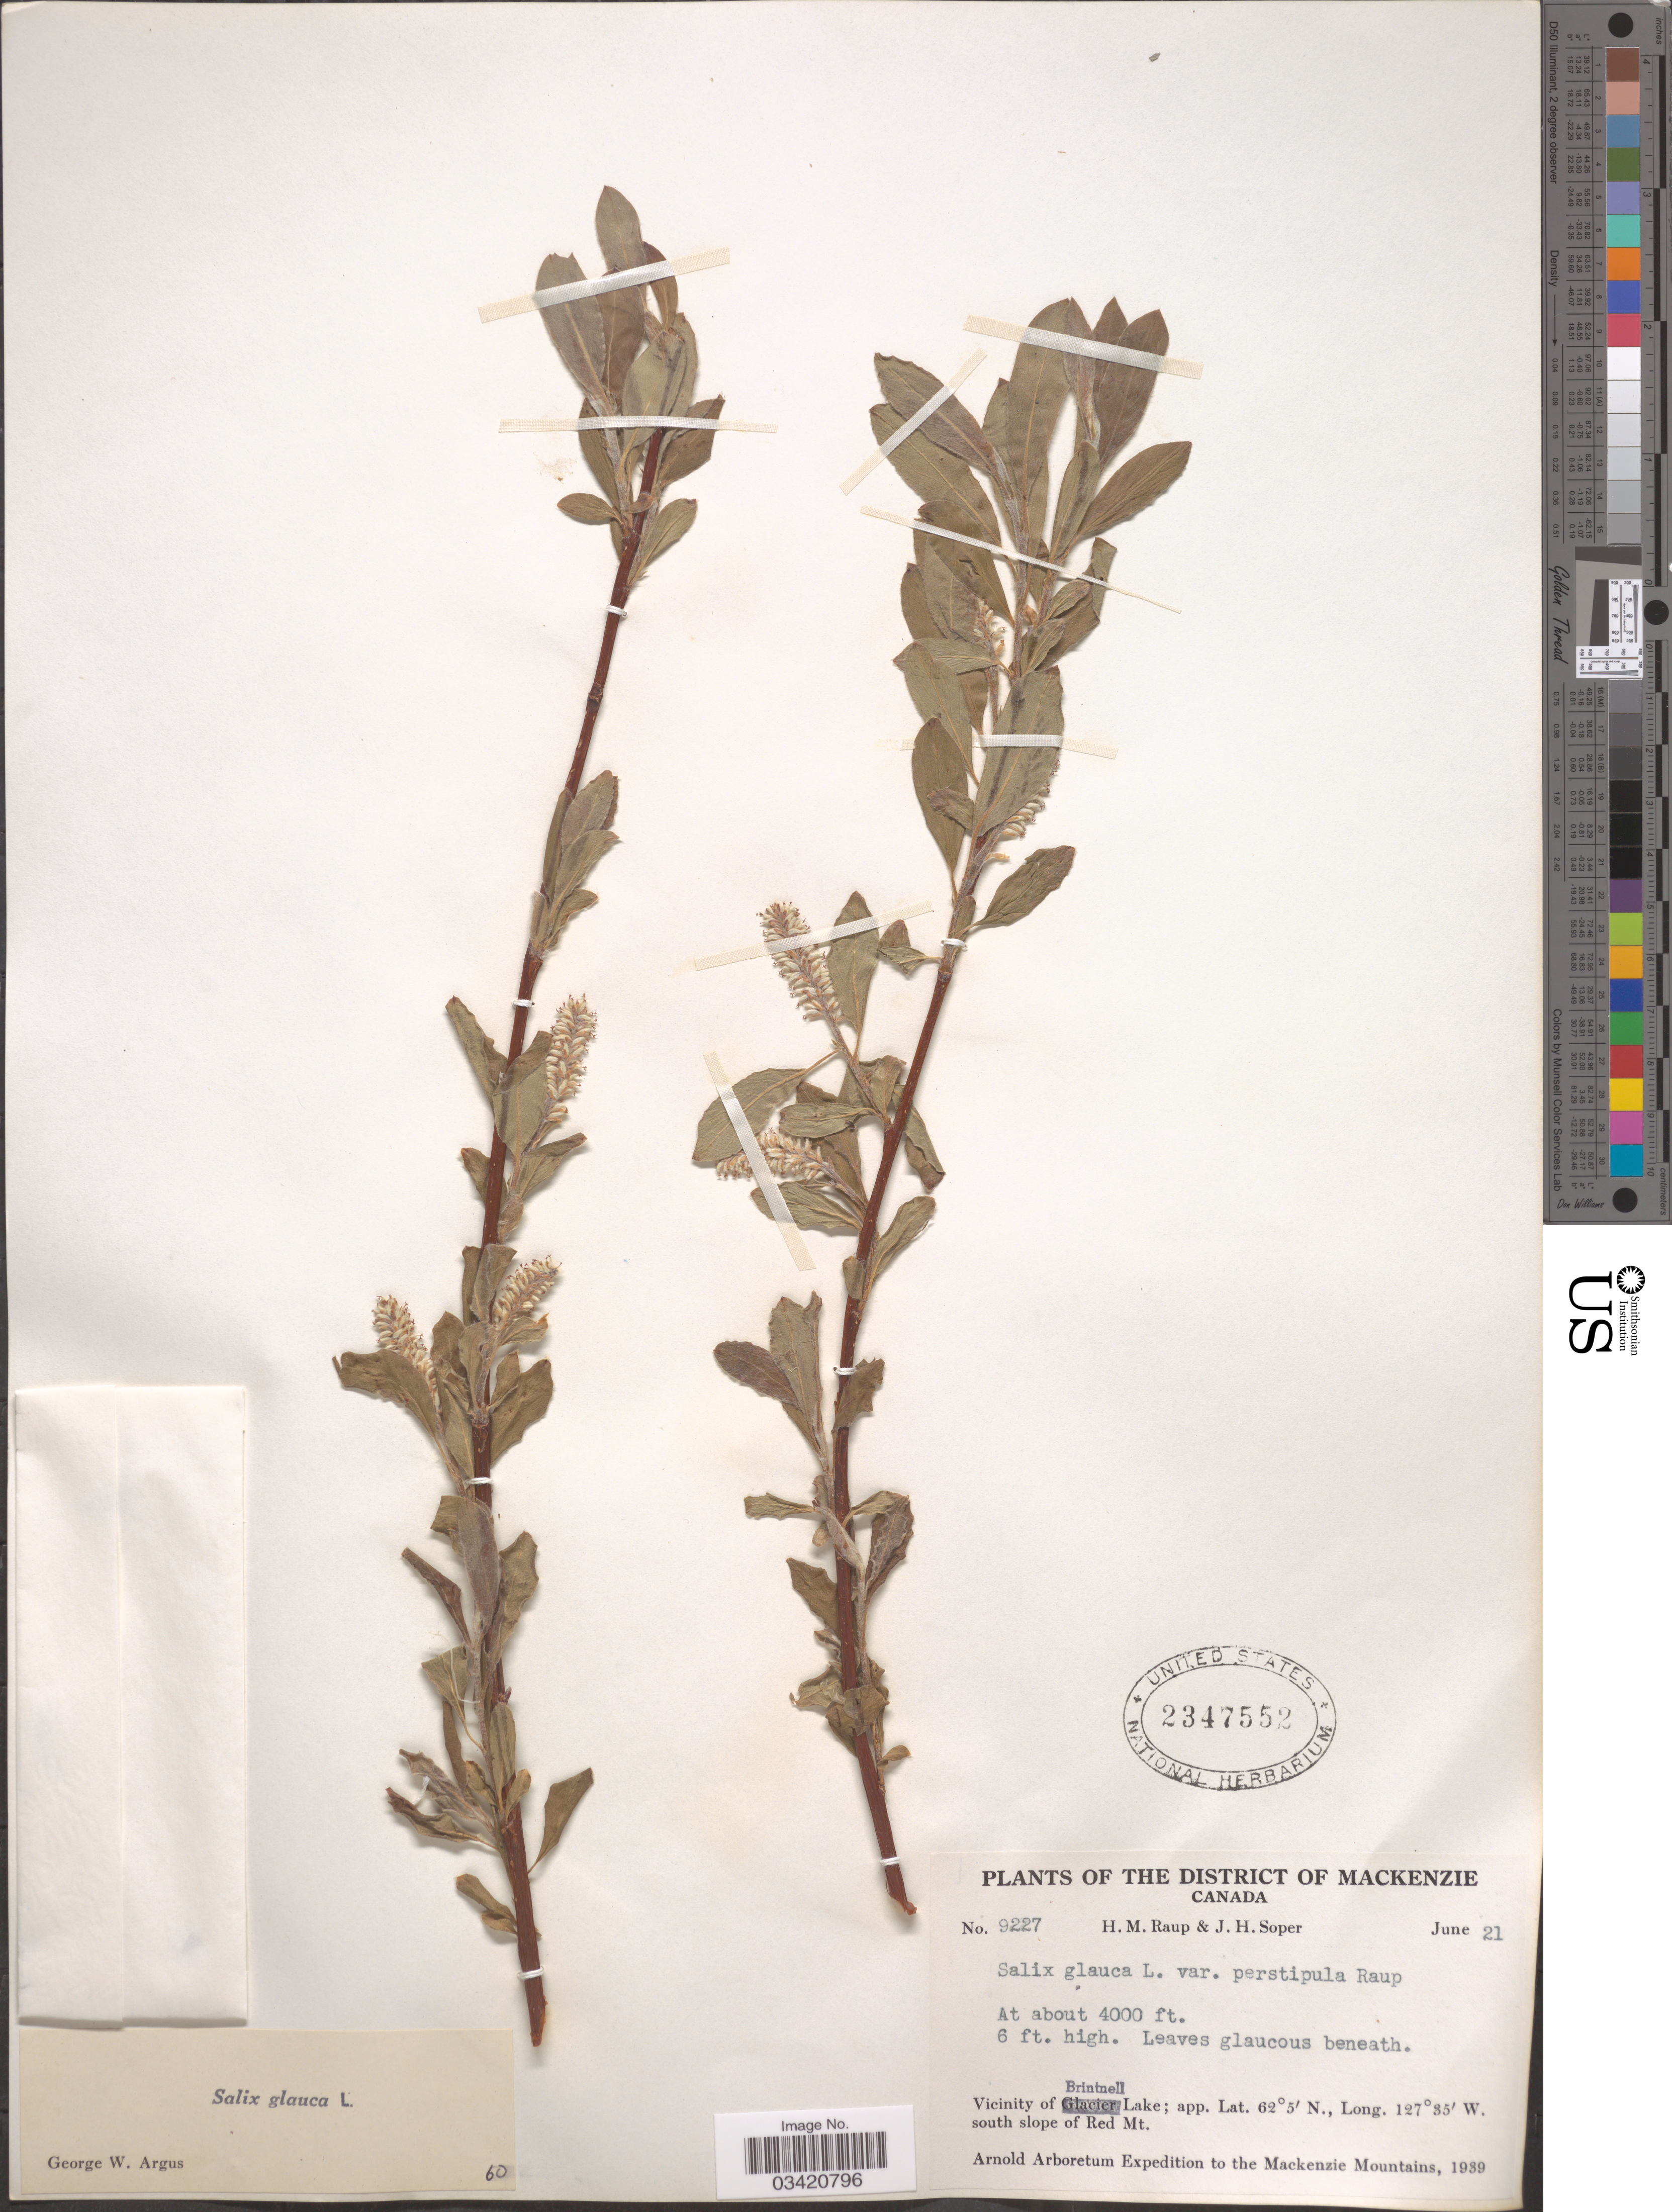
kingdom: Plantae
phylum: Tracheophyta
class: Magnoliopsida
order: Malpighiales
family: Salicaceae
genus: Salix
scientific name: Salix glauca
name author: L.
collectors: H. Raup & J. H. Soper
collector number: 9227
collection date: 1939-06-21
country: Canada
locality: District of Mackenzie. Vicinity of Brintnell Lake; south slope of Red Mt. Mackenzie Mountains.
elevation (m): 1219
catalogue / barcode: US 2347552